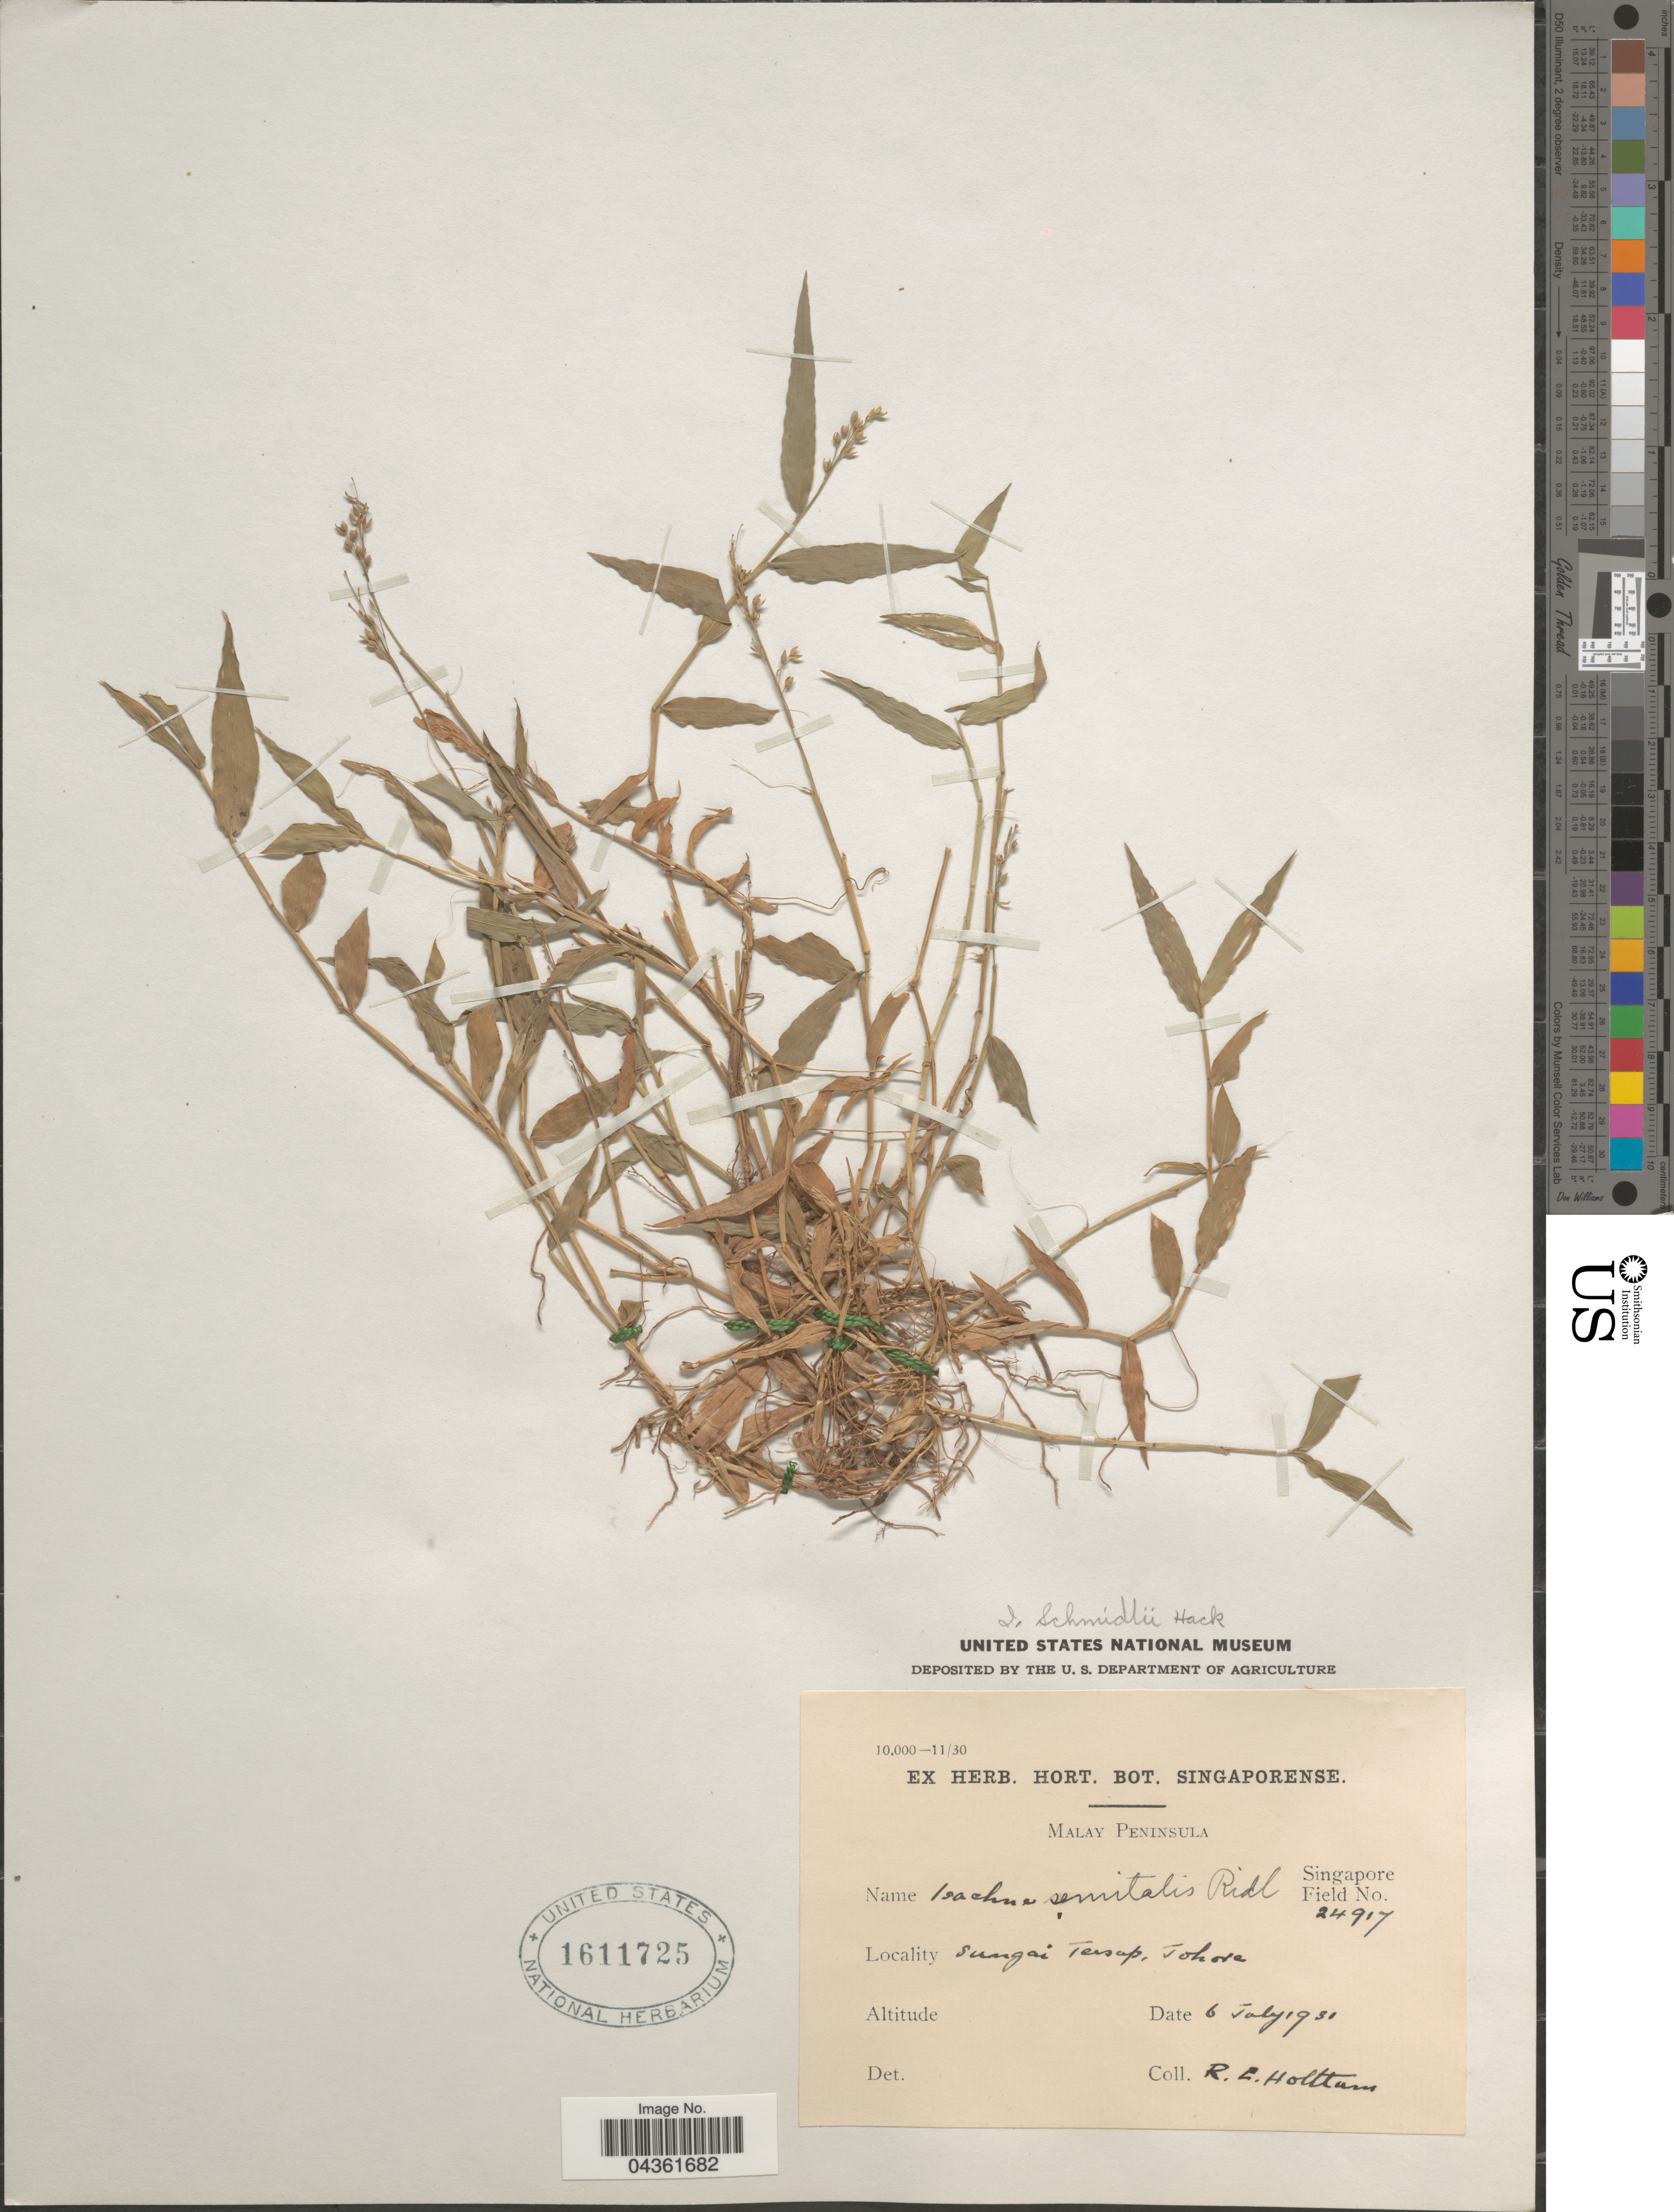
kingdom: Plantae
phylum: Tracheophyta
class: Liliopsida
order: Poales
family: Poaceae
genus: Isachne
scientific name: Isachne schmidtii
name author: Hack.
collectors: R. E. Holttum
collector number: Singapore Field 24917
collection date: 1931-07-06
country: Malaysia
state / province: Johor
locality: Malay Peninsula. Sungai Tersap, Johore.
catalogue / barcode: US 1611725